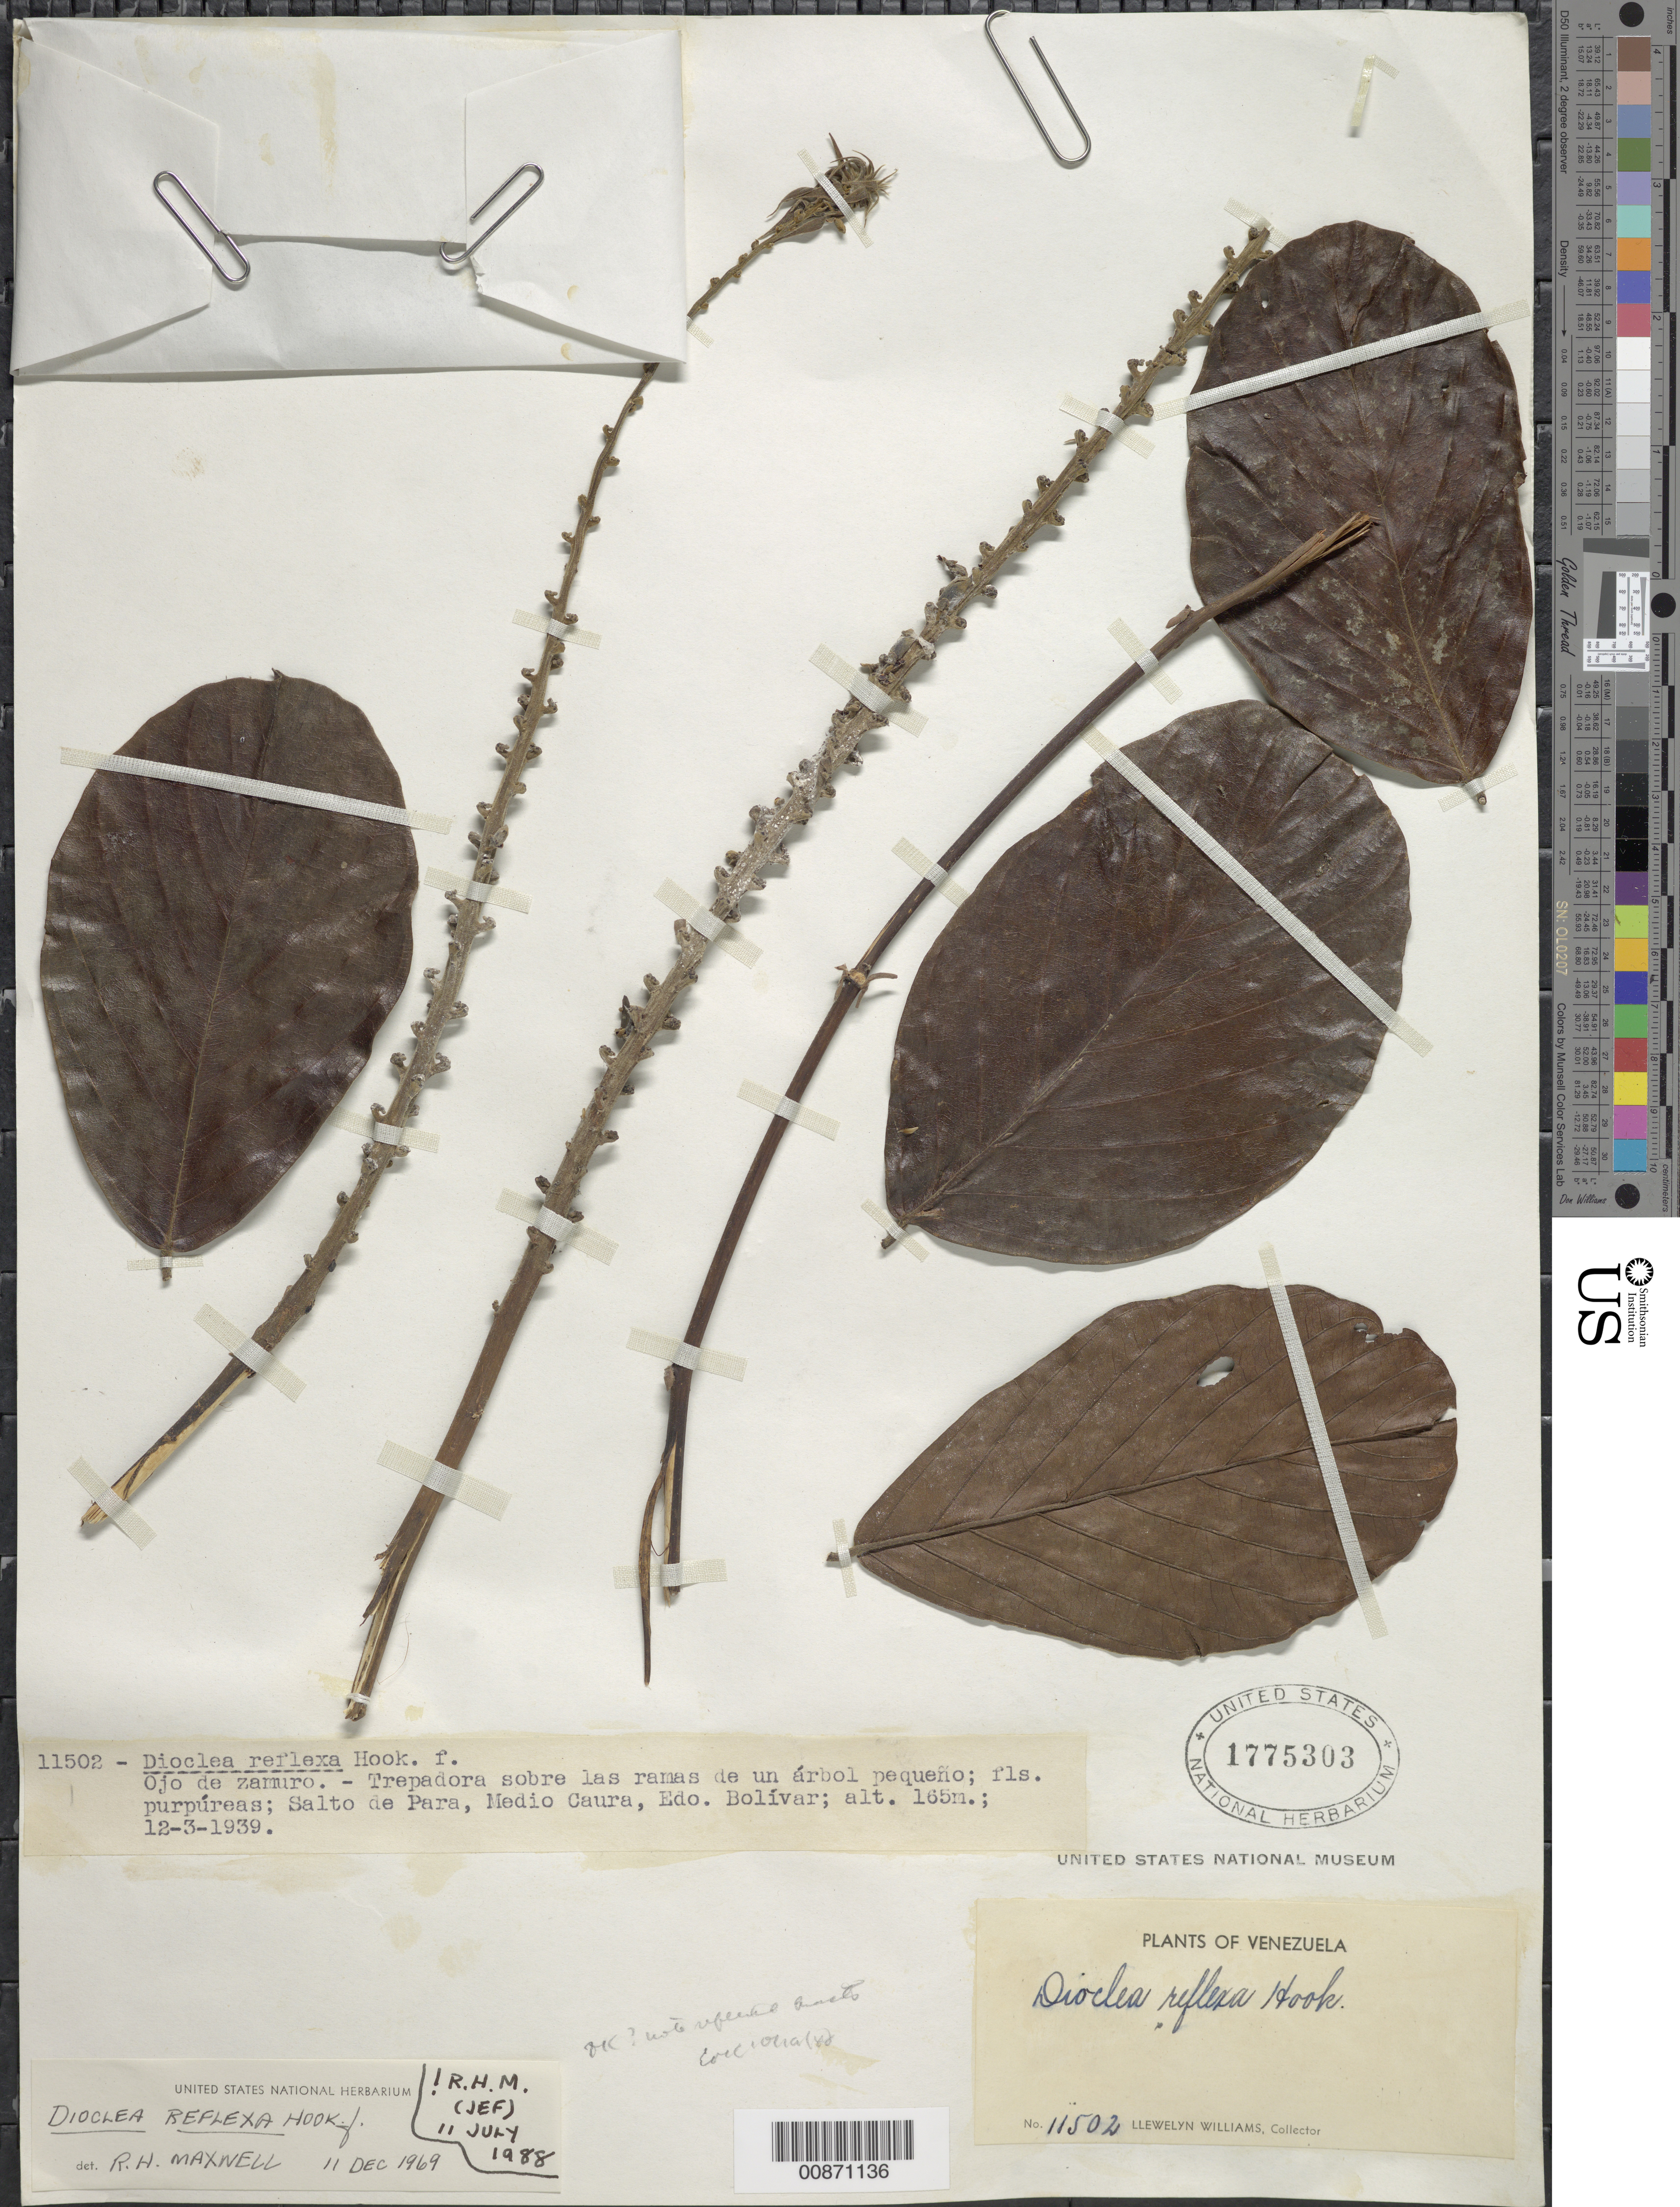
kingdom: Plantae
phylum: Tracheophyta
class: Magnoliopsida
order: Fabales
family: Fabaceae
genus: Macropsychanthus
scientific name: Macropsychanthus comosus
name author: (G. Mey.) L.P. Queiroz & Snak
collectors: Ll. Williams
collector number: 11502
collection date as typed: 12-Mar-39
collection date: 1939-03-12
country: Venezuela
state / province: Bolívar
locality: Salto de Para, Medio Caura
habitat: Sobre las ramas de un arbol pequeno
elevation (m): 165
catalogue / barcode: US 1775303